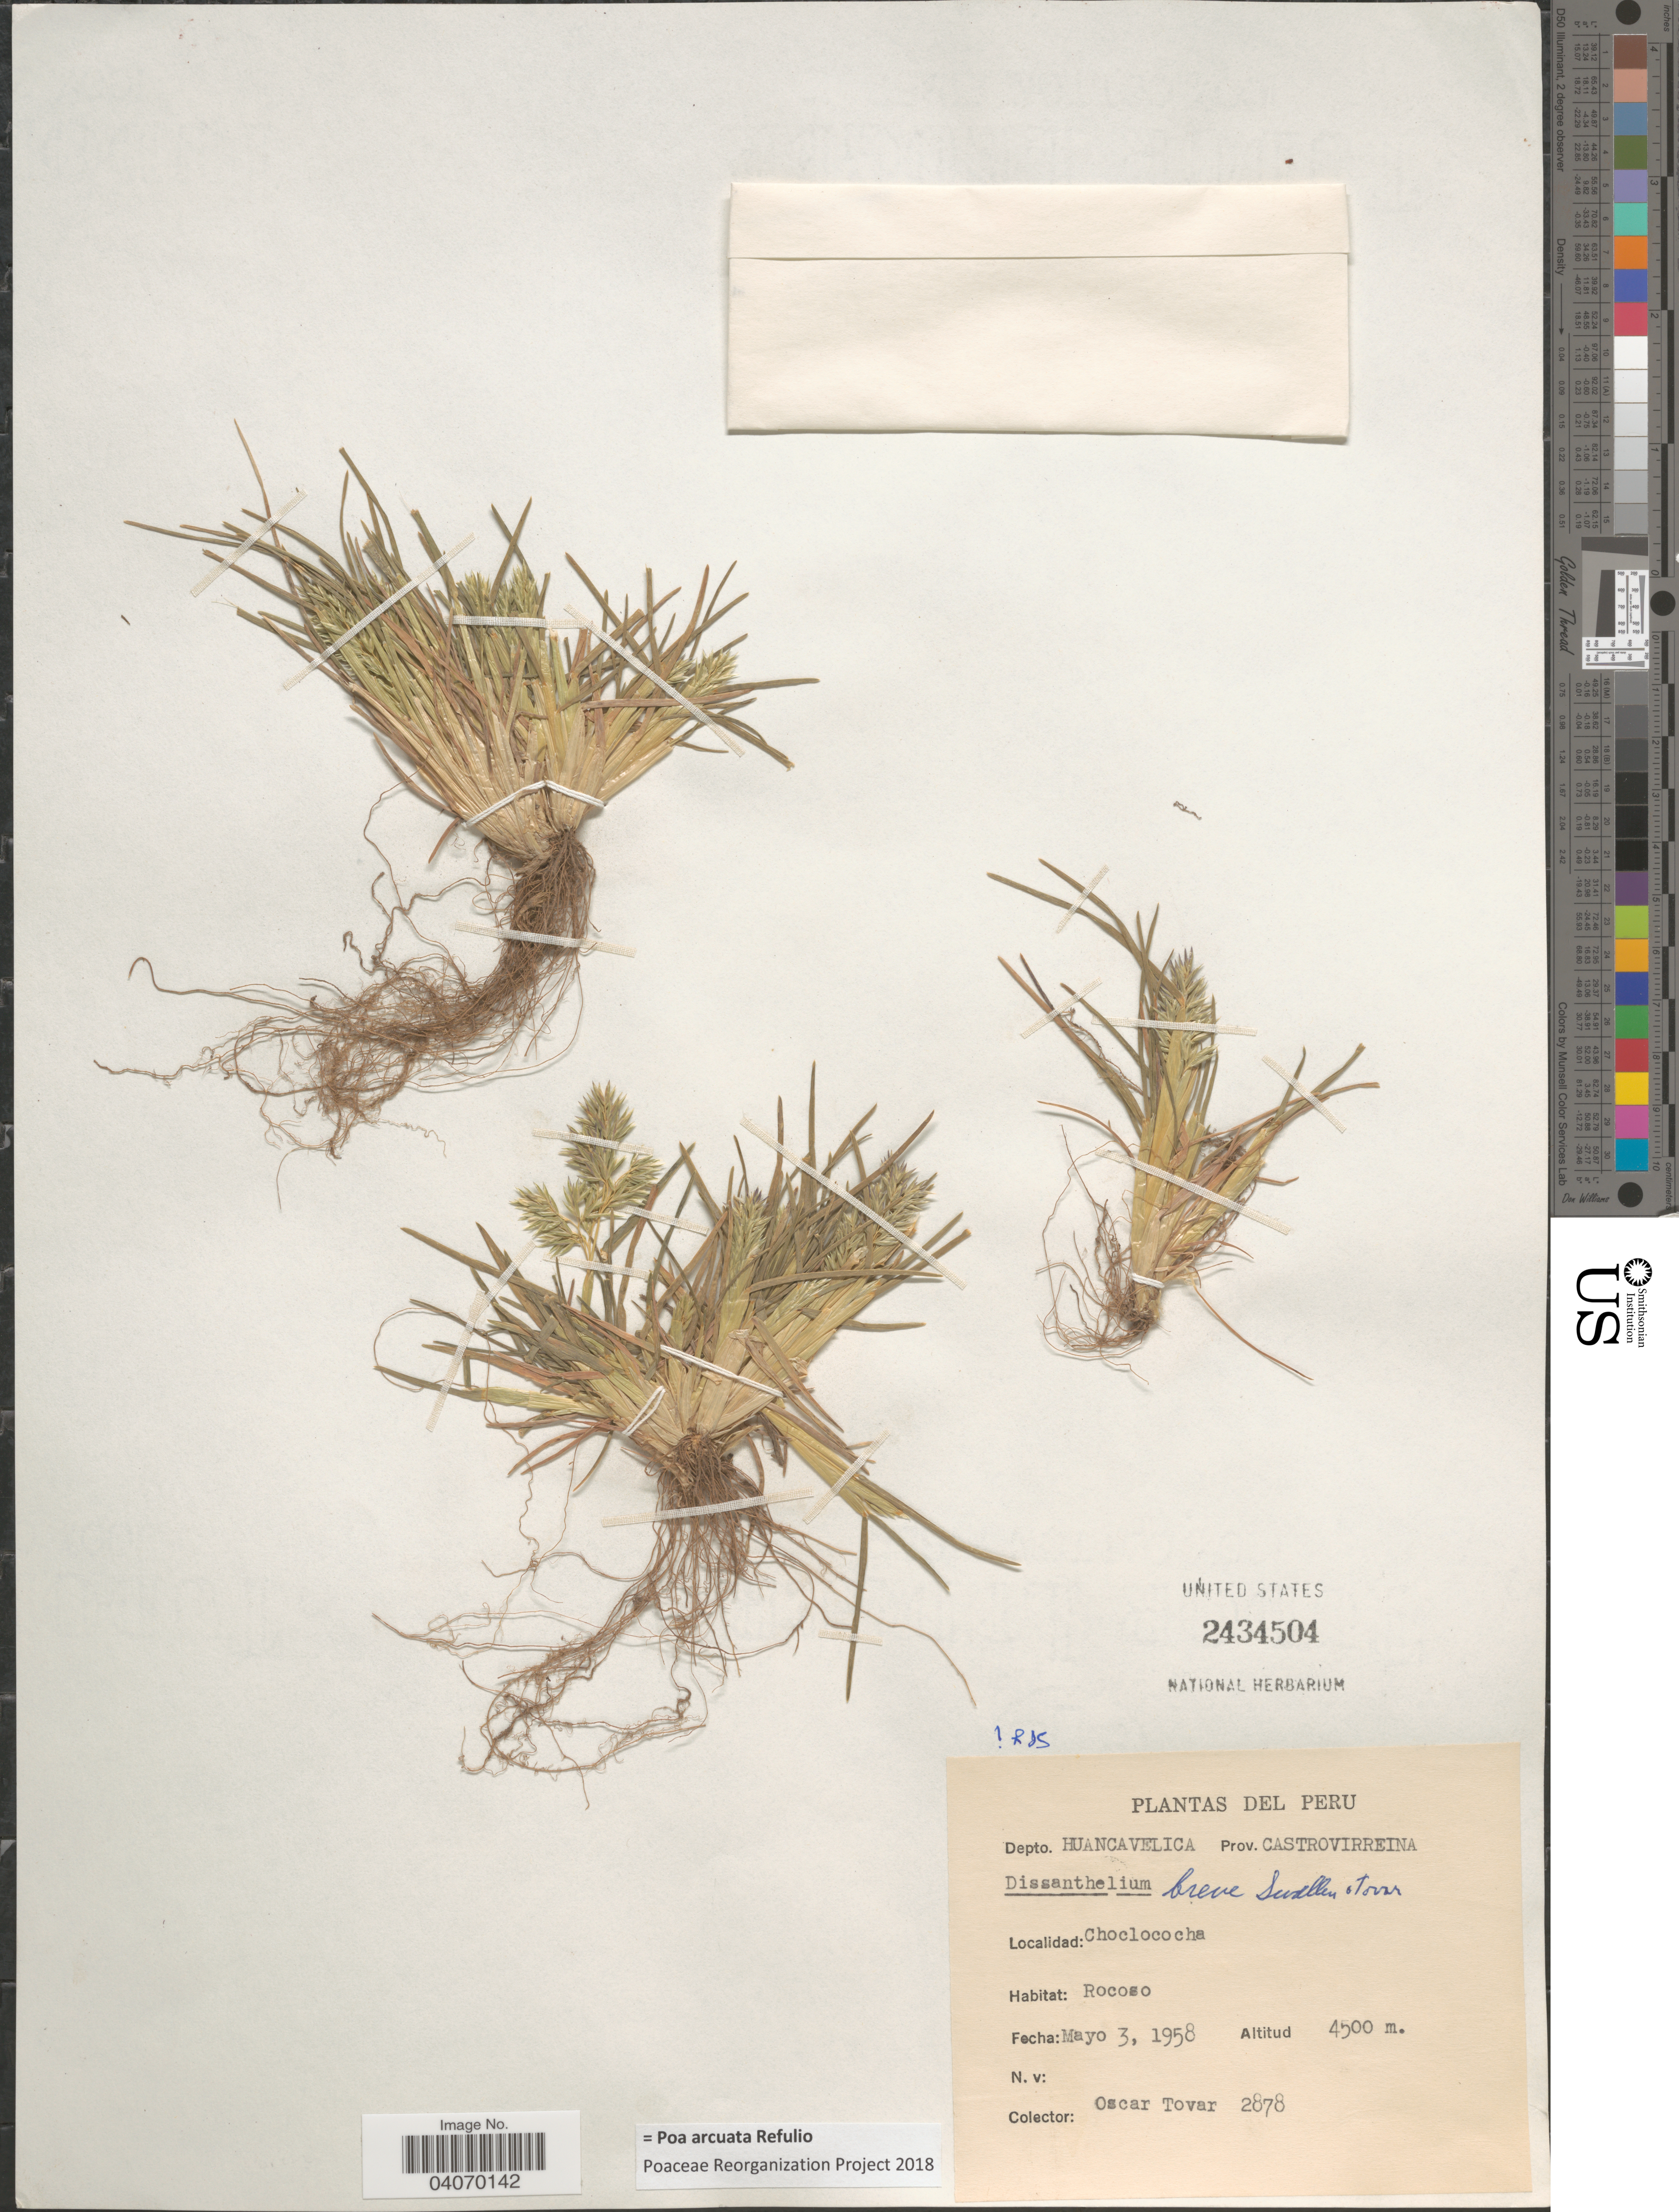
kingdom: Plantae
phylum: Tracheophyta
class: Liliopsida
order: Poales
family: Poaceae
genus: Poa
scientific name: Poa arcuata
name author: Refulio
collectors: Ó. Tovar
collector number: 2878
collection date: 1958-05-03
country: Peru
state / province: Huancavelica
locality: Depto. Huancavelica. Prov. Castrovirreina. Choclococha.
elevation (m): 4500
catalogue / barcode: US 2434504